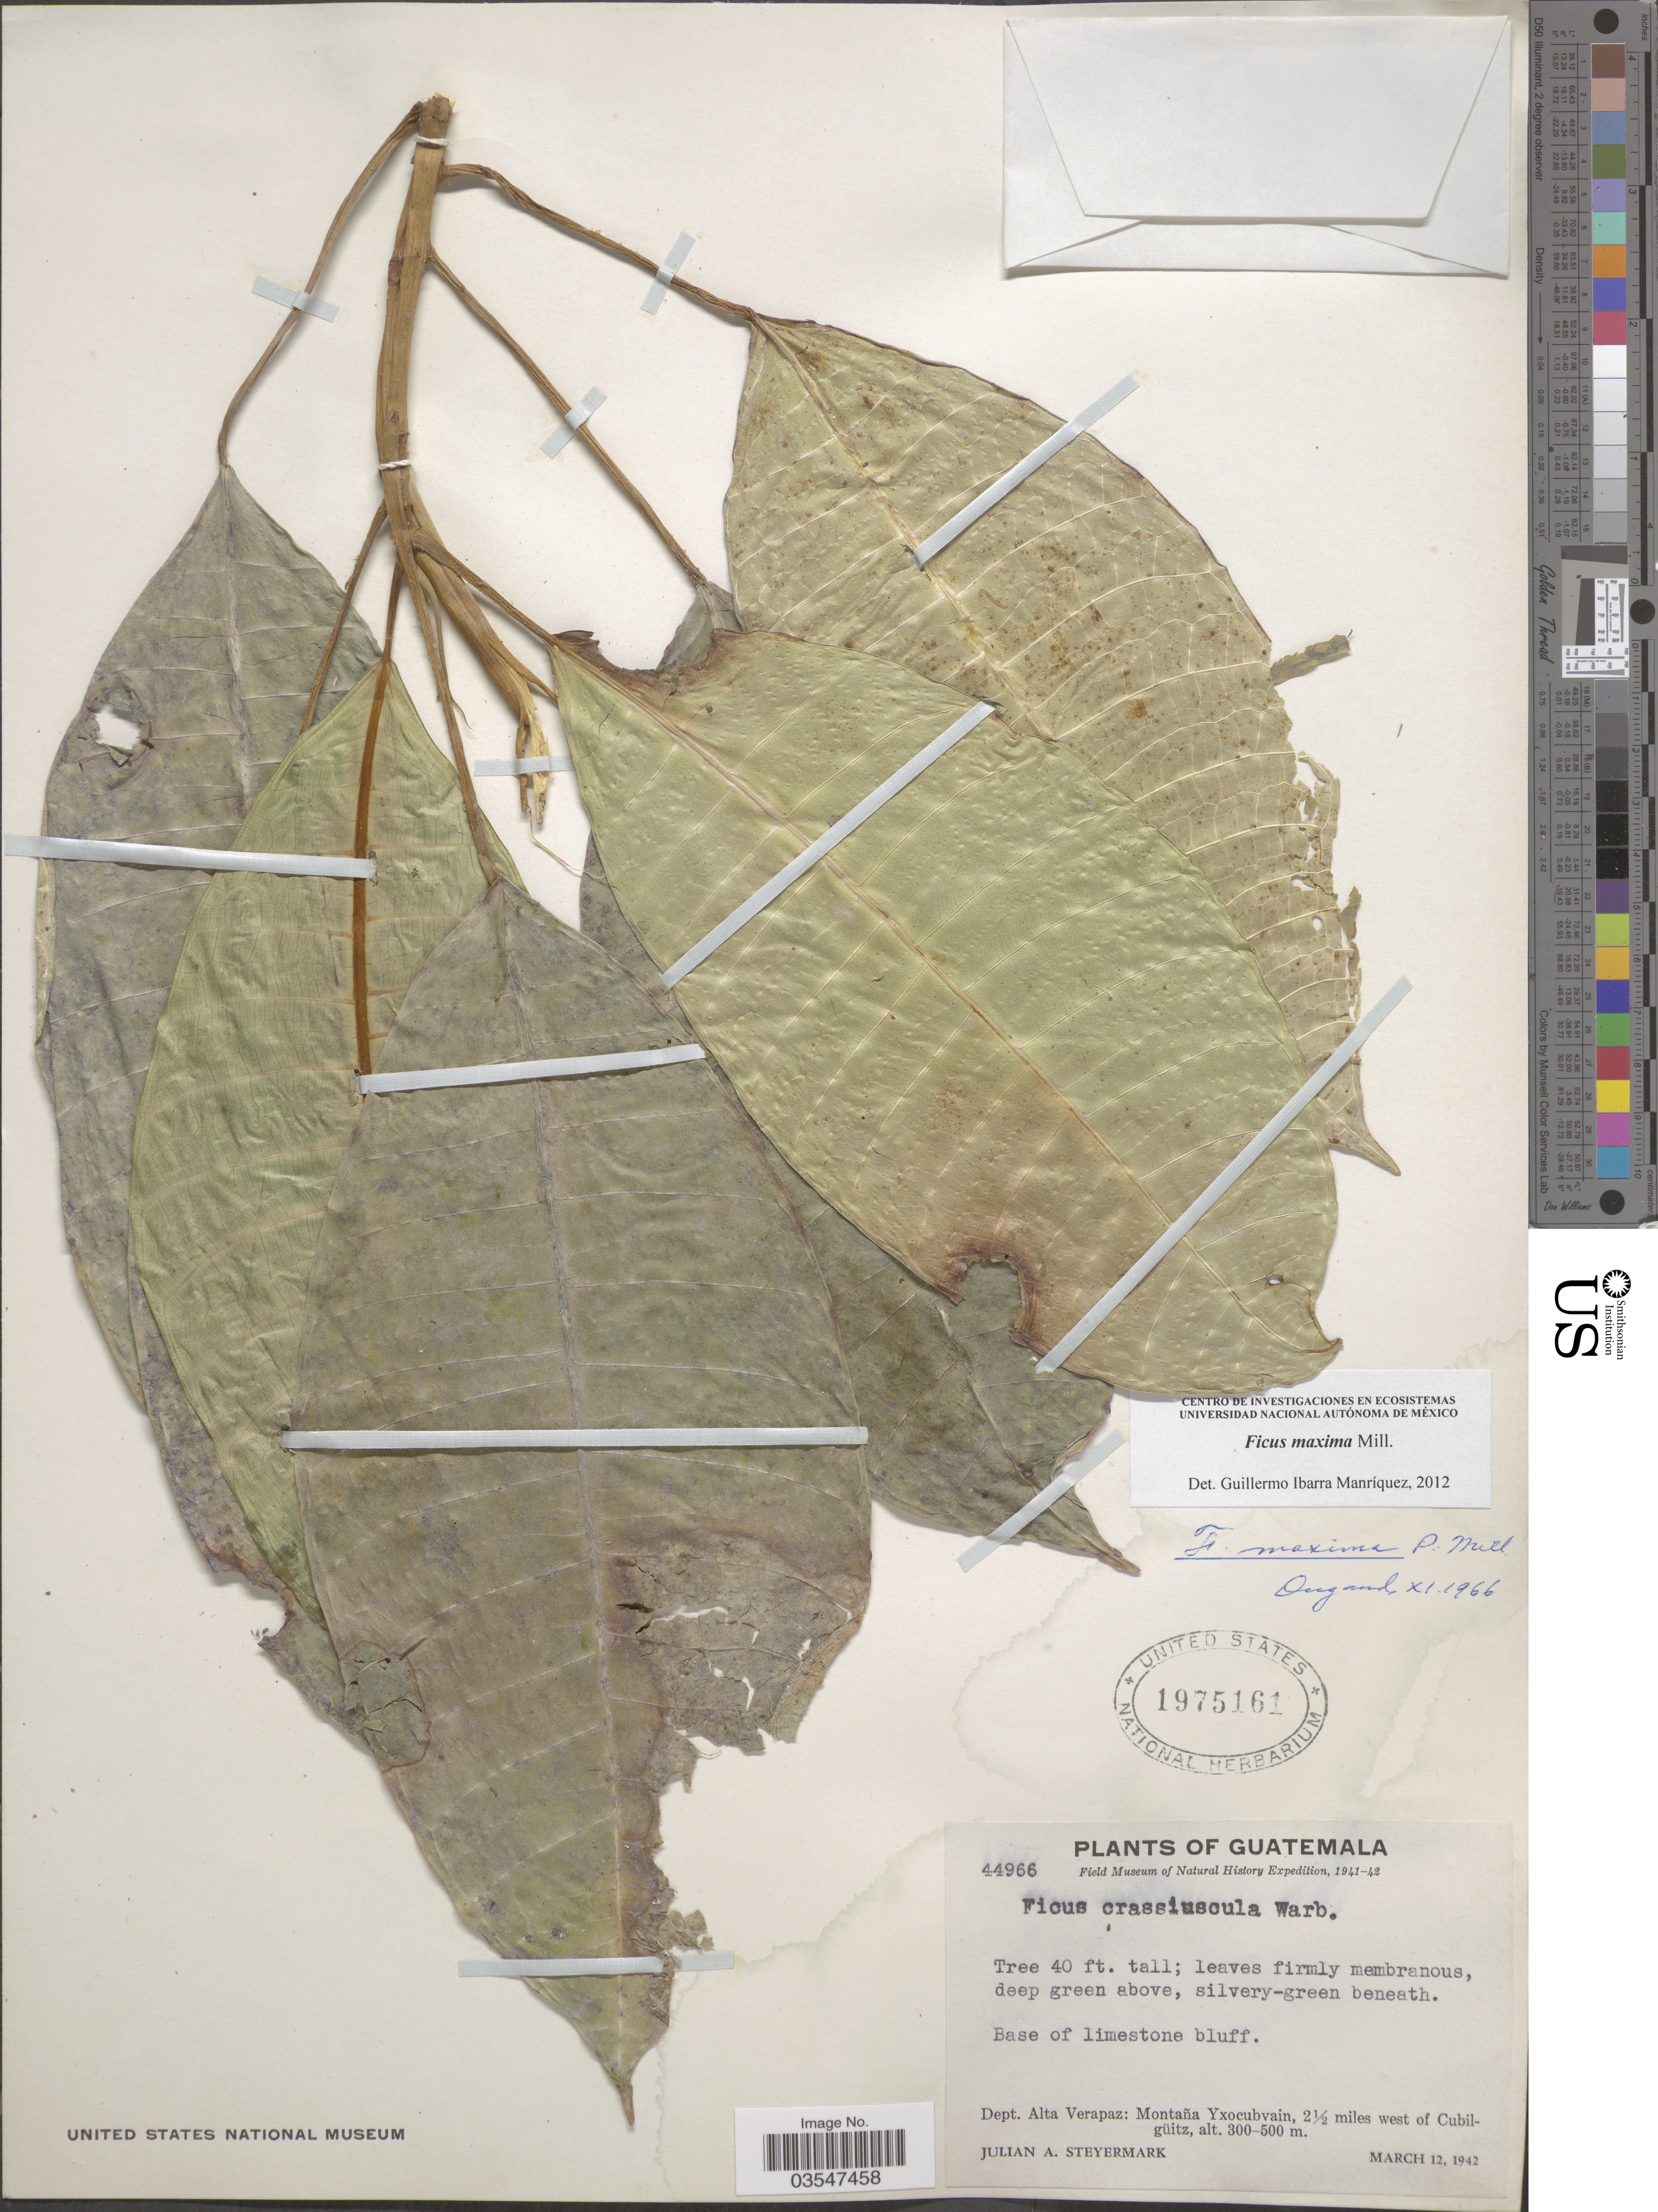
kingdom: Plantae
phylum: Tracheophyta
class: Magnoliopsida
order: Rosales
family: Moraceae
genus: Ficus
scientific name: Ficus maxima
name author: Mill.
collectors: J. Steyermark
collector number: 44966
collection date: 1942-03-12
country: Guatemala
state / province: Alta Verapaz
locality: Dept. Alta Verapaz: Montaña Yxocubvain, 2½ miles west of Cubilgüitz.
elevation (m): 300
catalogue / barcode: US 1975161